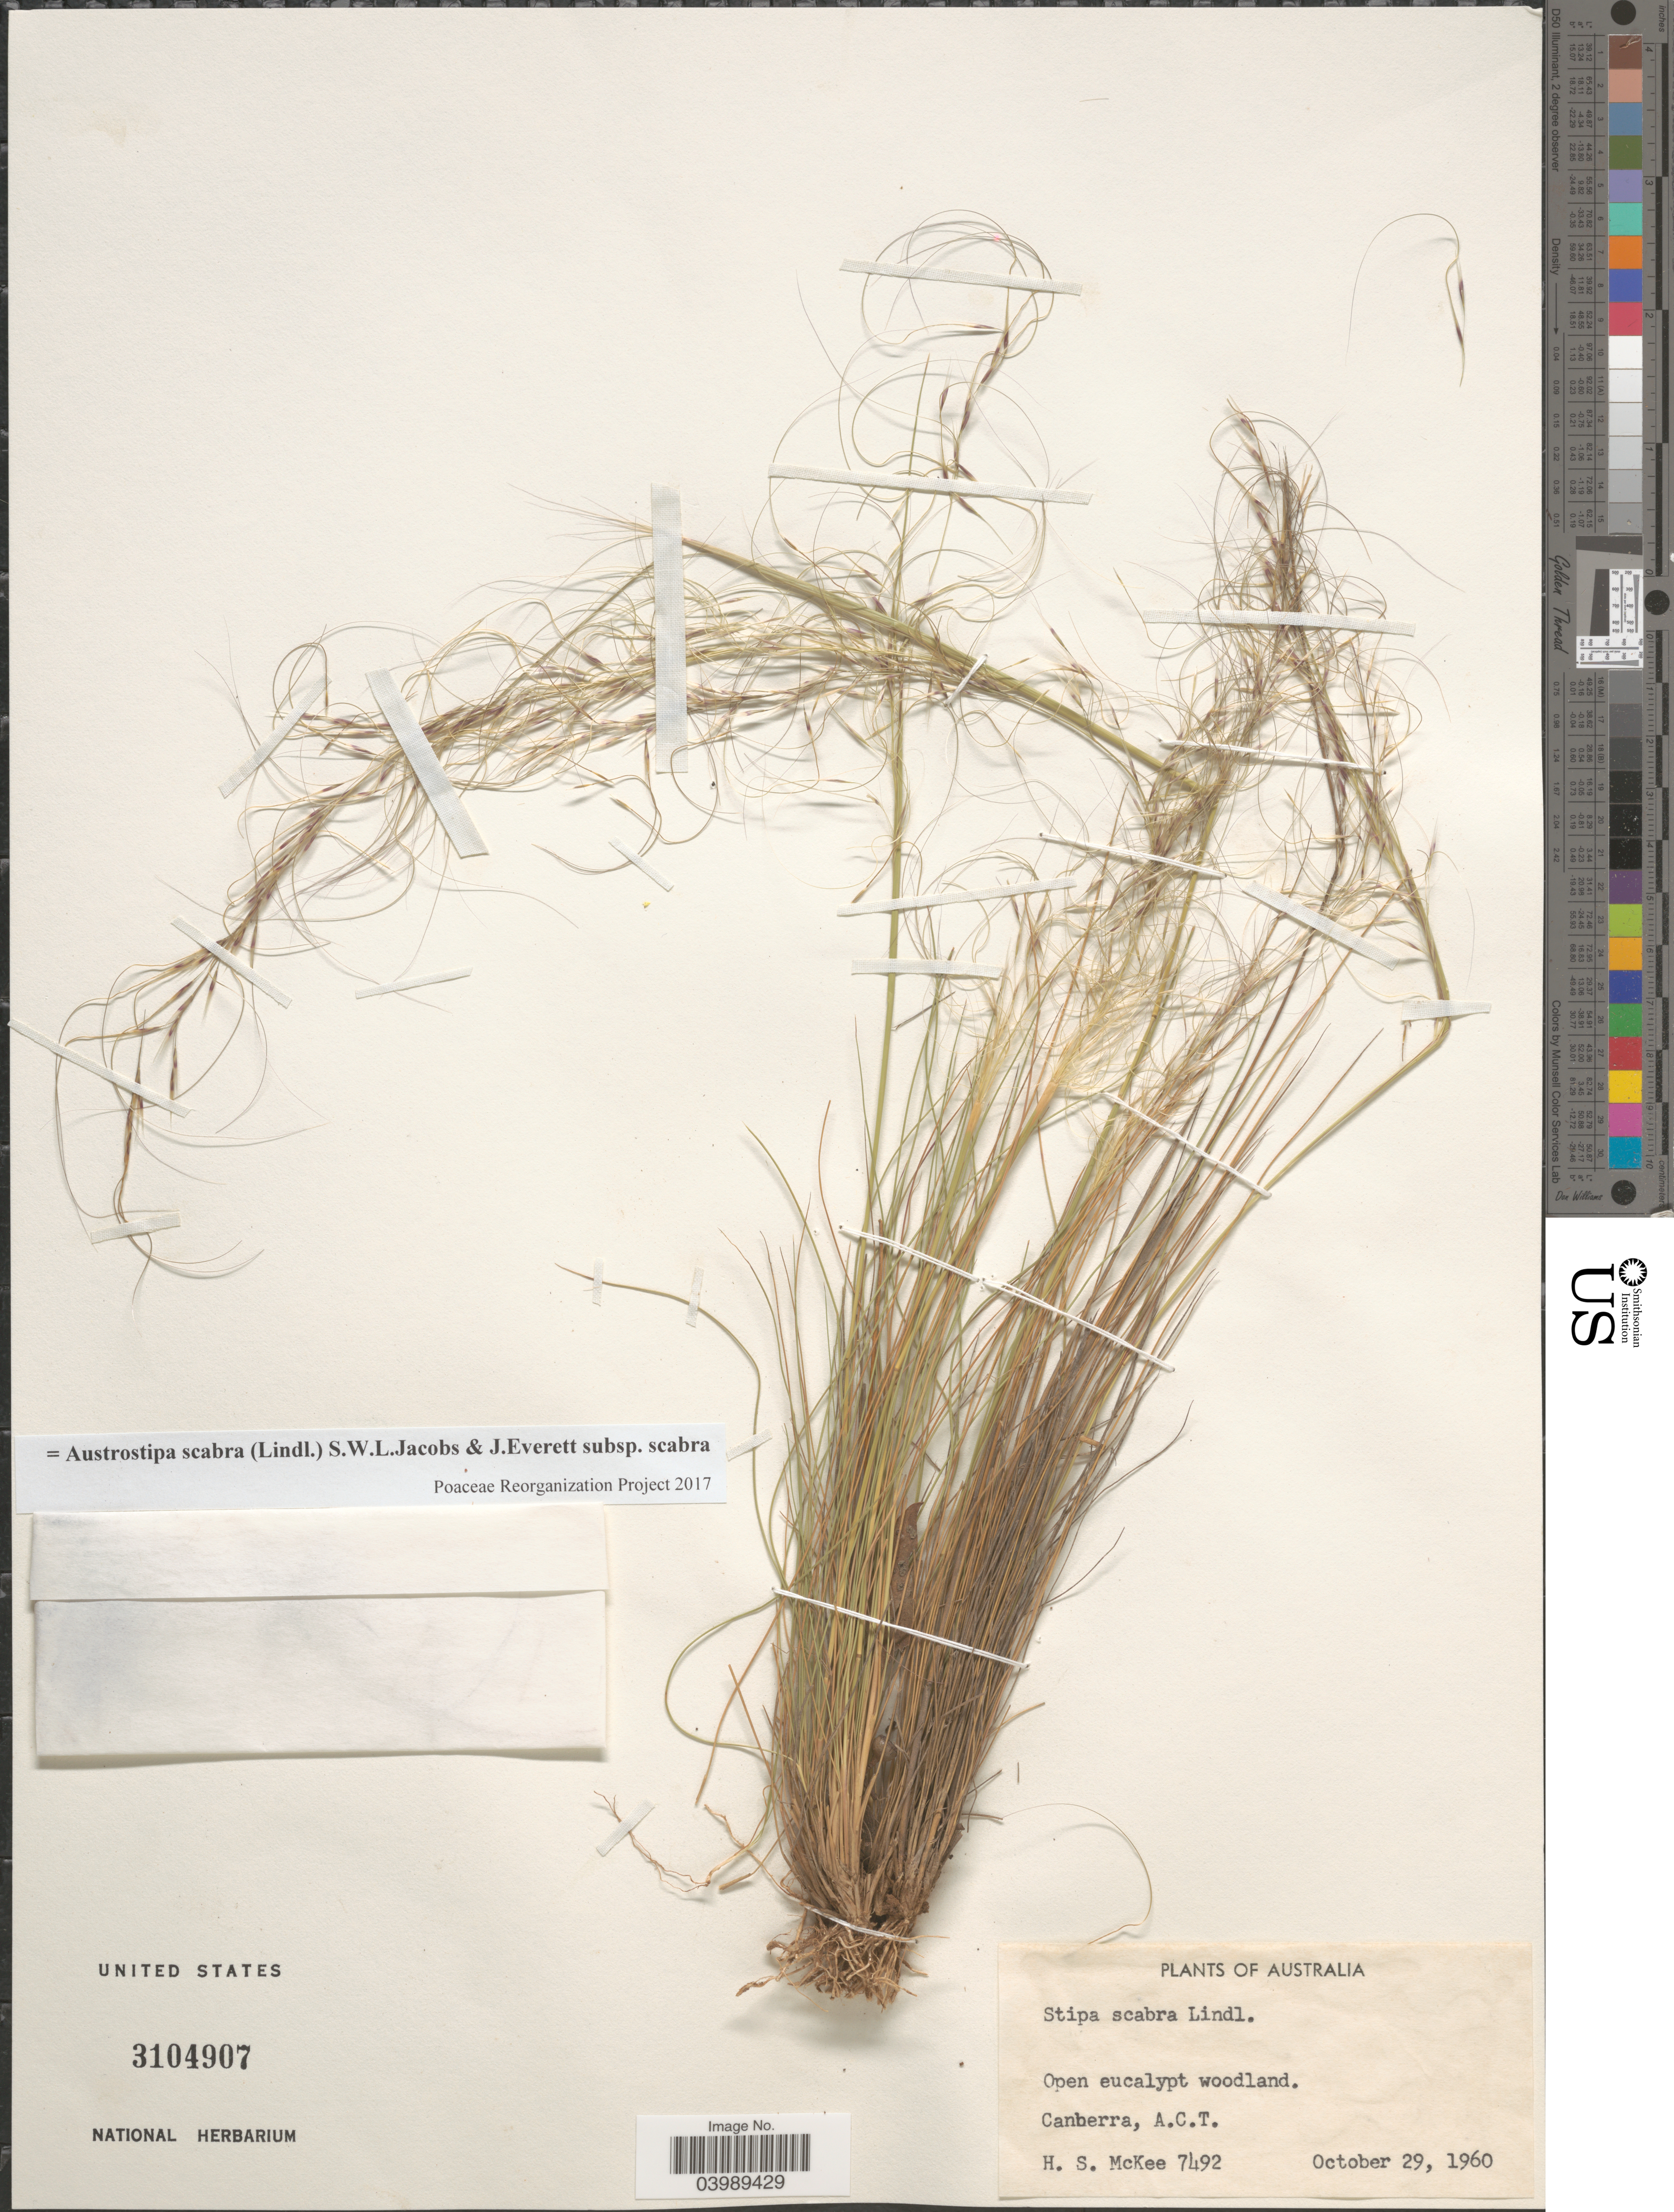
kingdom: Plantae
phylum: Tracheophyta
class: Liliopsida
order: Poales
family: Poaceae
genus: Austrostipa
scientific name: Austrostipa scabra subsp. scabra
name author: (Lindl.) S.W.L. Jacobs & J. Everett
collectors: H. S. McKee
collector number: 7492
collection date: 1960-10-29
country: Australia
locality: Canberra, A.C.T.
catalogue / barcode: US 3104907